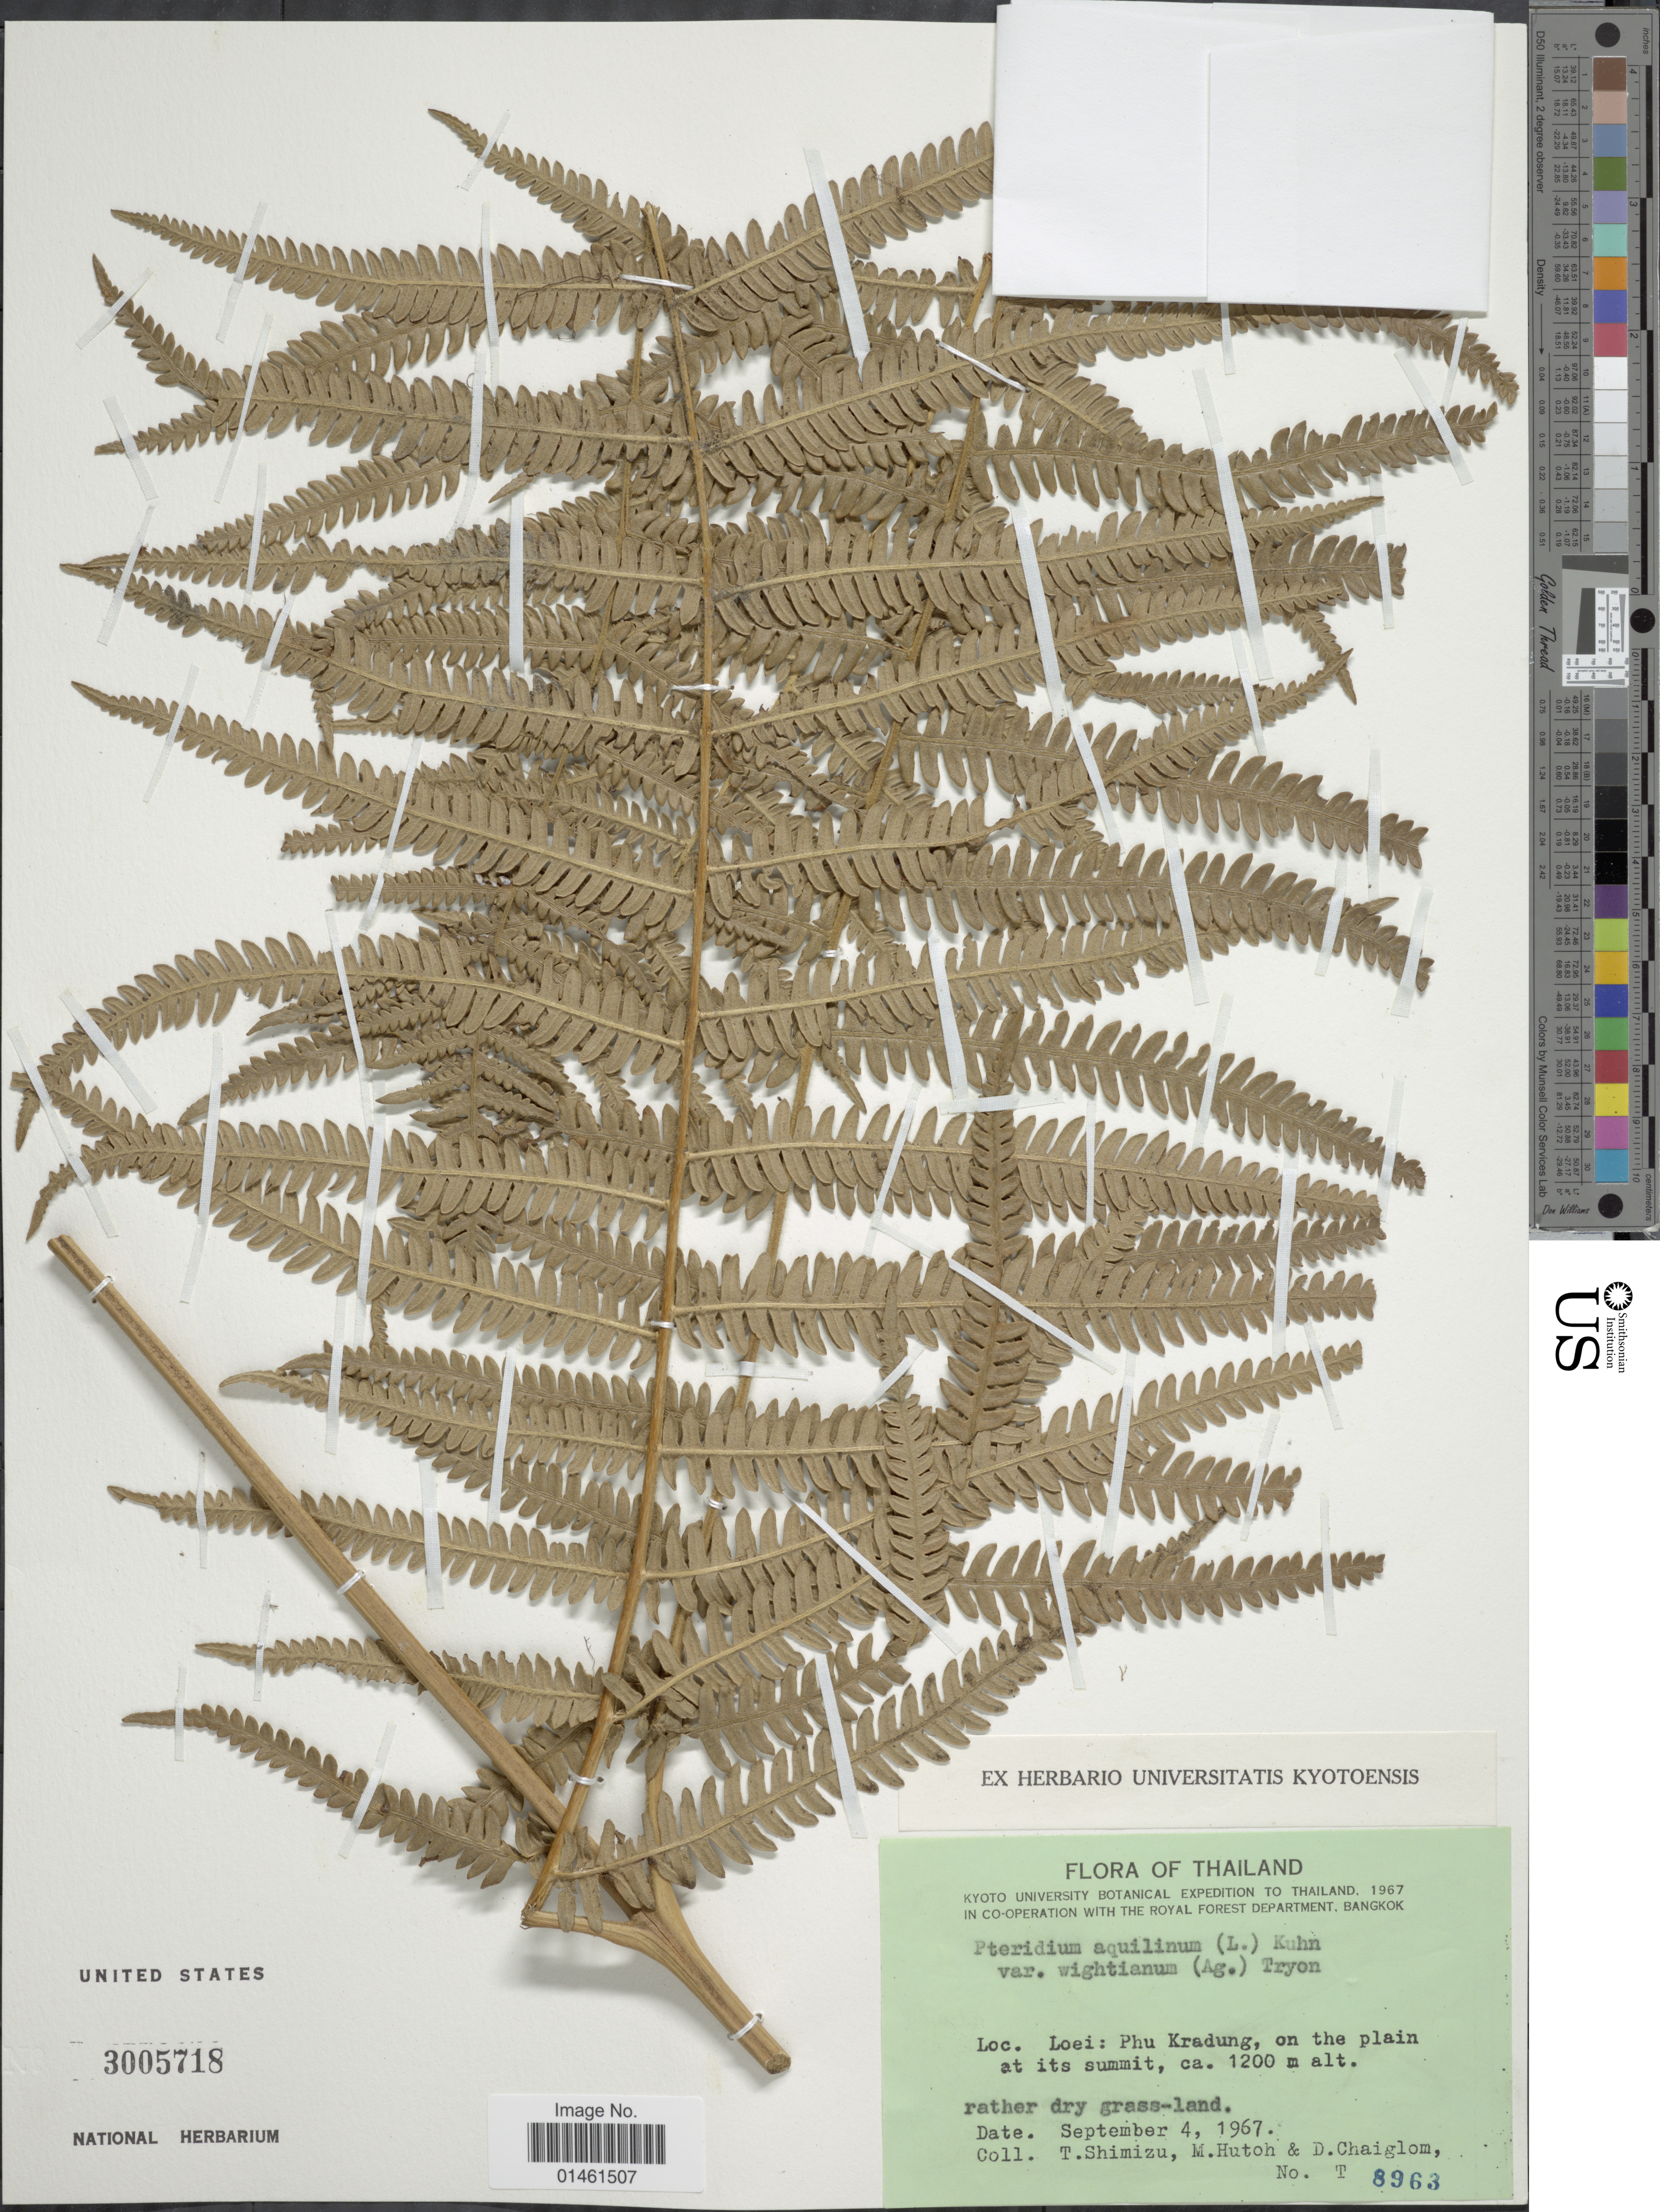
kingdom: Plantae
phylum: Tracheophyta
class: Polypodiopsida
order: Polypodiales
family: Dennstaedtiaceae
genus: Pteridium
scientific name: Pteridium aquilinum var. wightianum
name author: (J. Agardh) R.M. Tryon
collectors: T. Shimizu, M. Hutoh & D. Chaiglom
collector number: T8963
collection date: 1967-09-04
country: Thailand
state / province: Loei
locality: Thailand, Loei: Phu Kradung, on the plain at its summit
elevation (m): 1200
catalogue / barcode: US 3005718